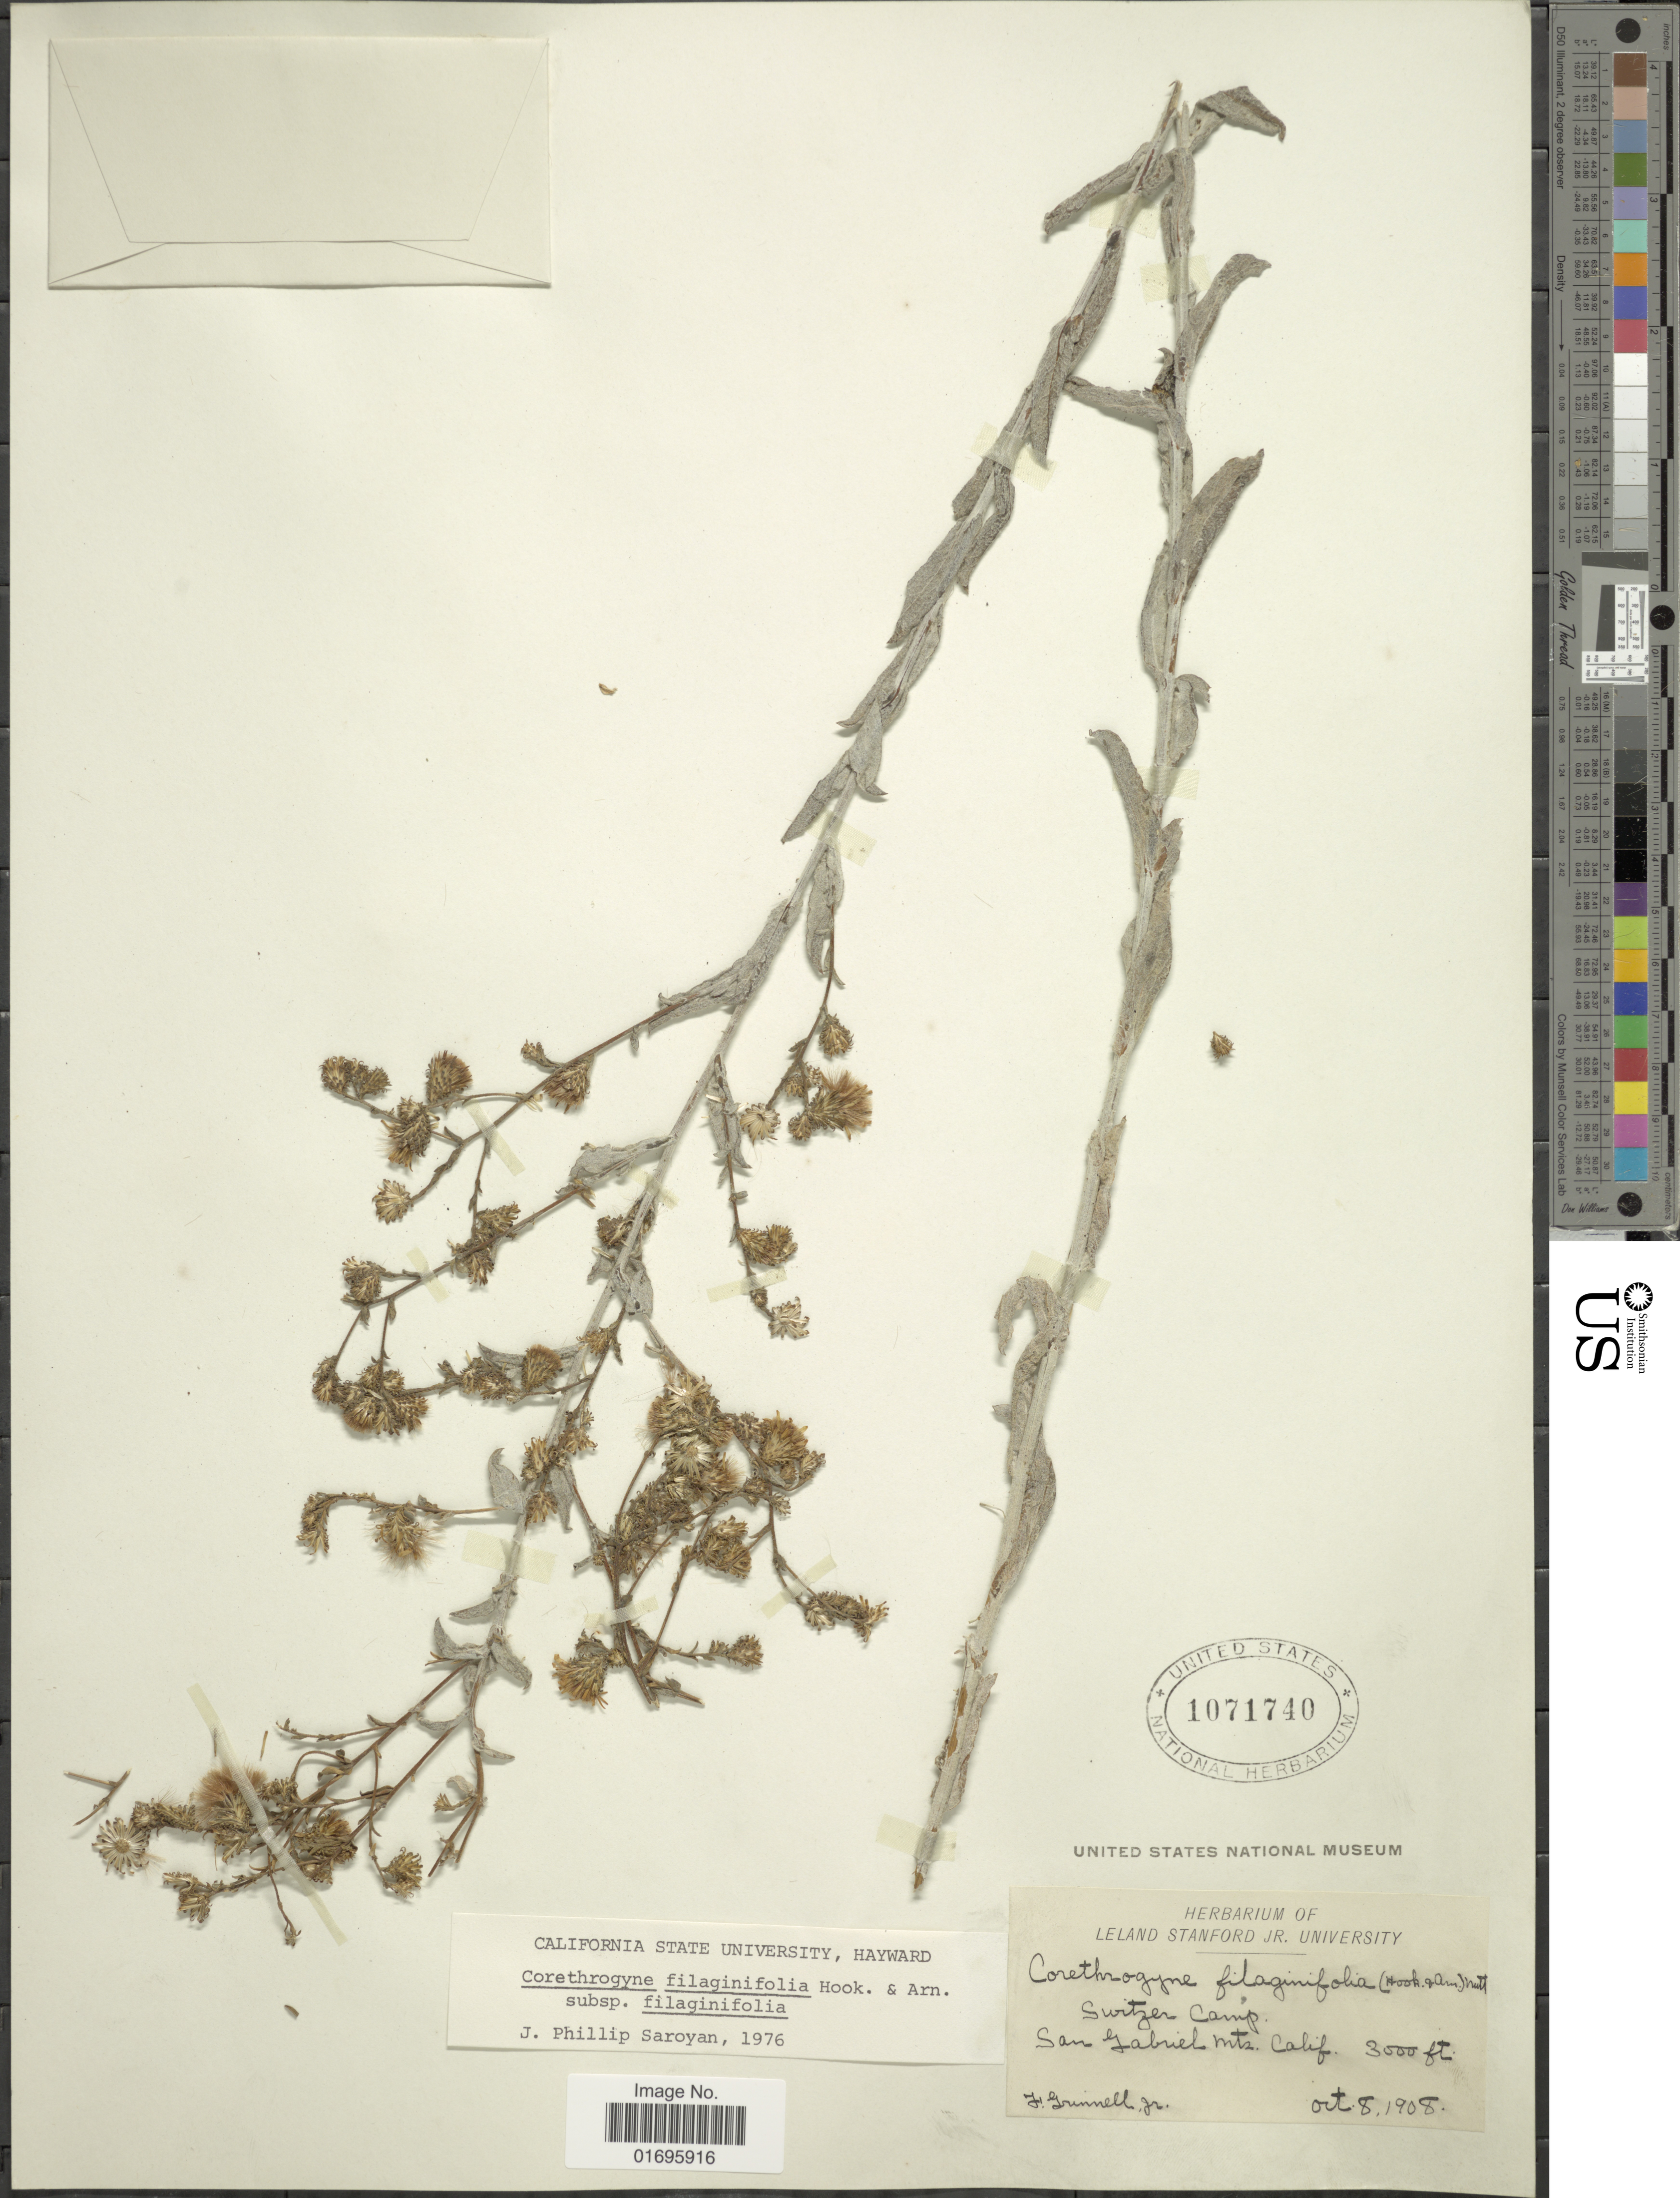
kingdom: Plantae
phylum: Tracheophyta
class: Magnoliopsida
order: Asterales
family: Asteraceae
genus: Corethrogyne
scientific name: Corethrogyne filaginifolia var. filaginifolia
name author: (Hook.) Nutt.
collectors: F. Grinnell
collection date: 1908-10-08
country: United States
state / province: California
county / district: Los Angeles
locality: Switzer Camp. San Gabriel Mts. Calif.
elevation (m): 914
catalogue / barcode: US 1071740